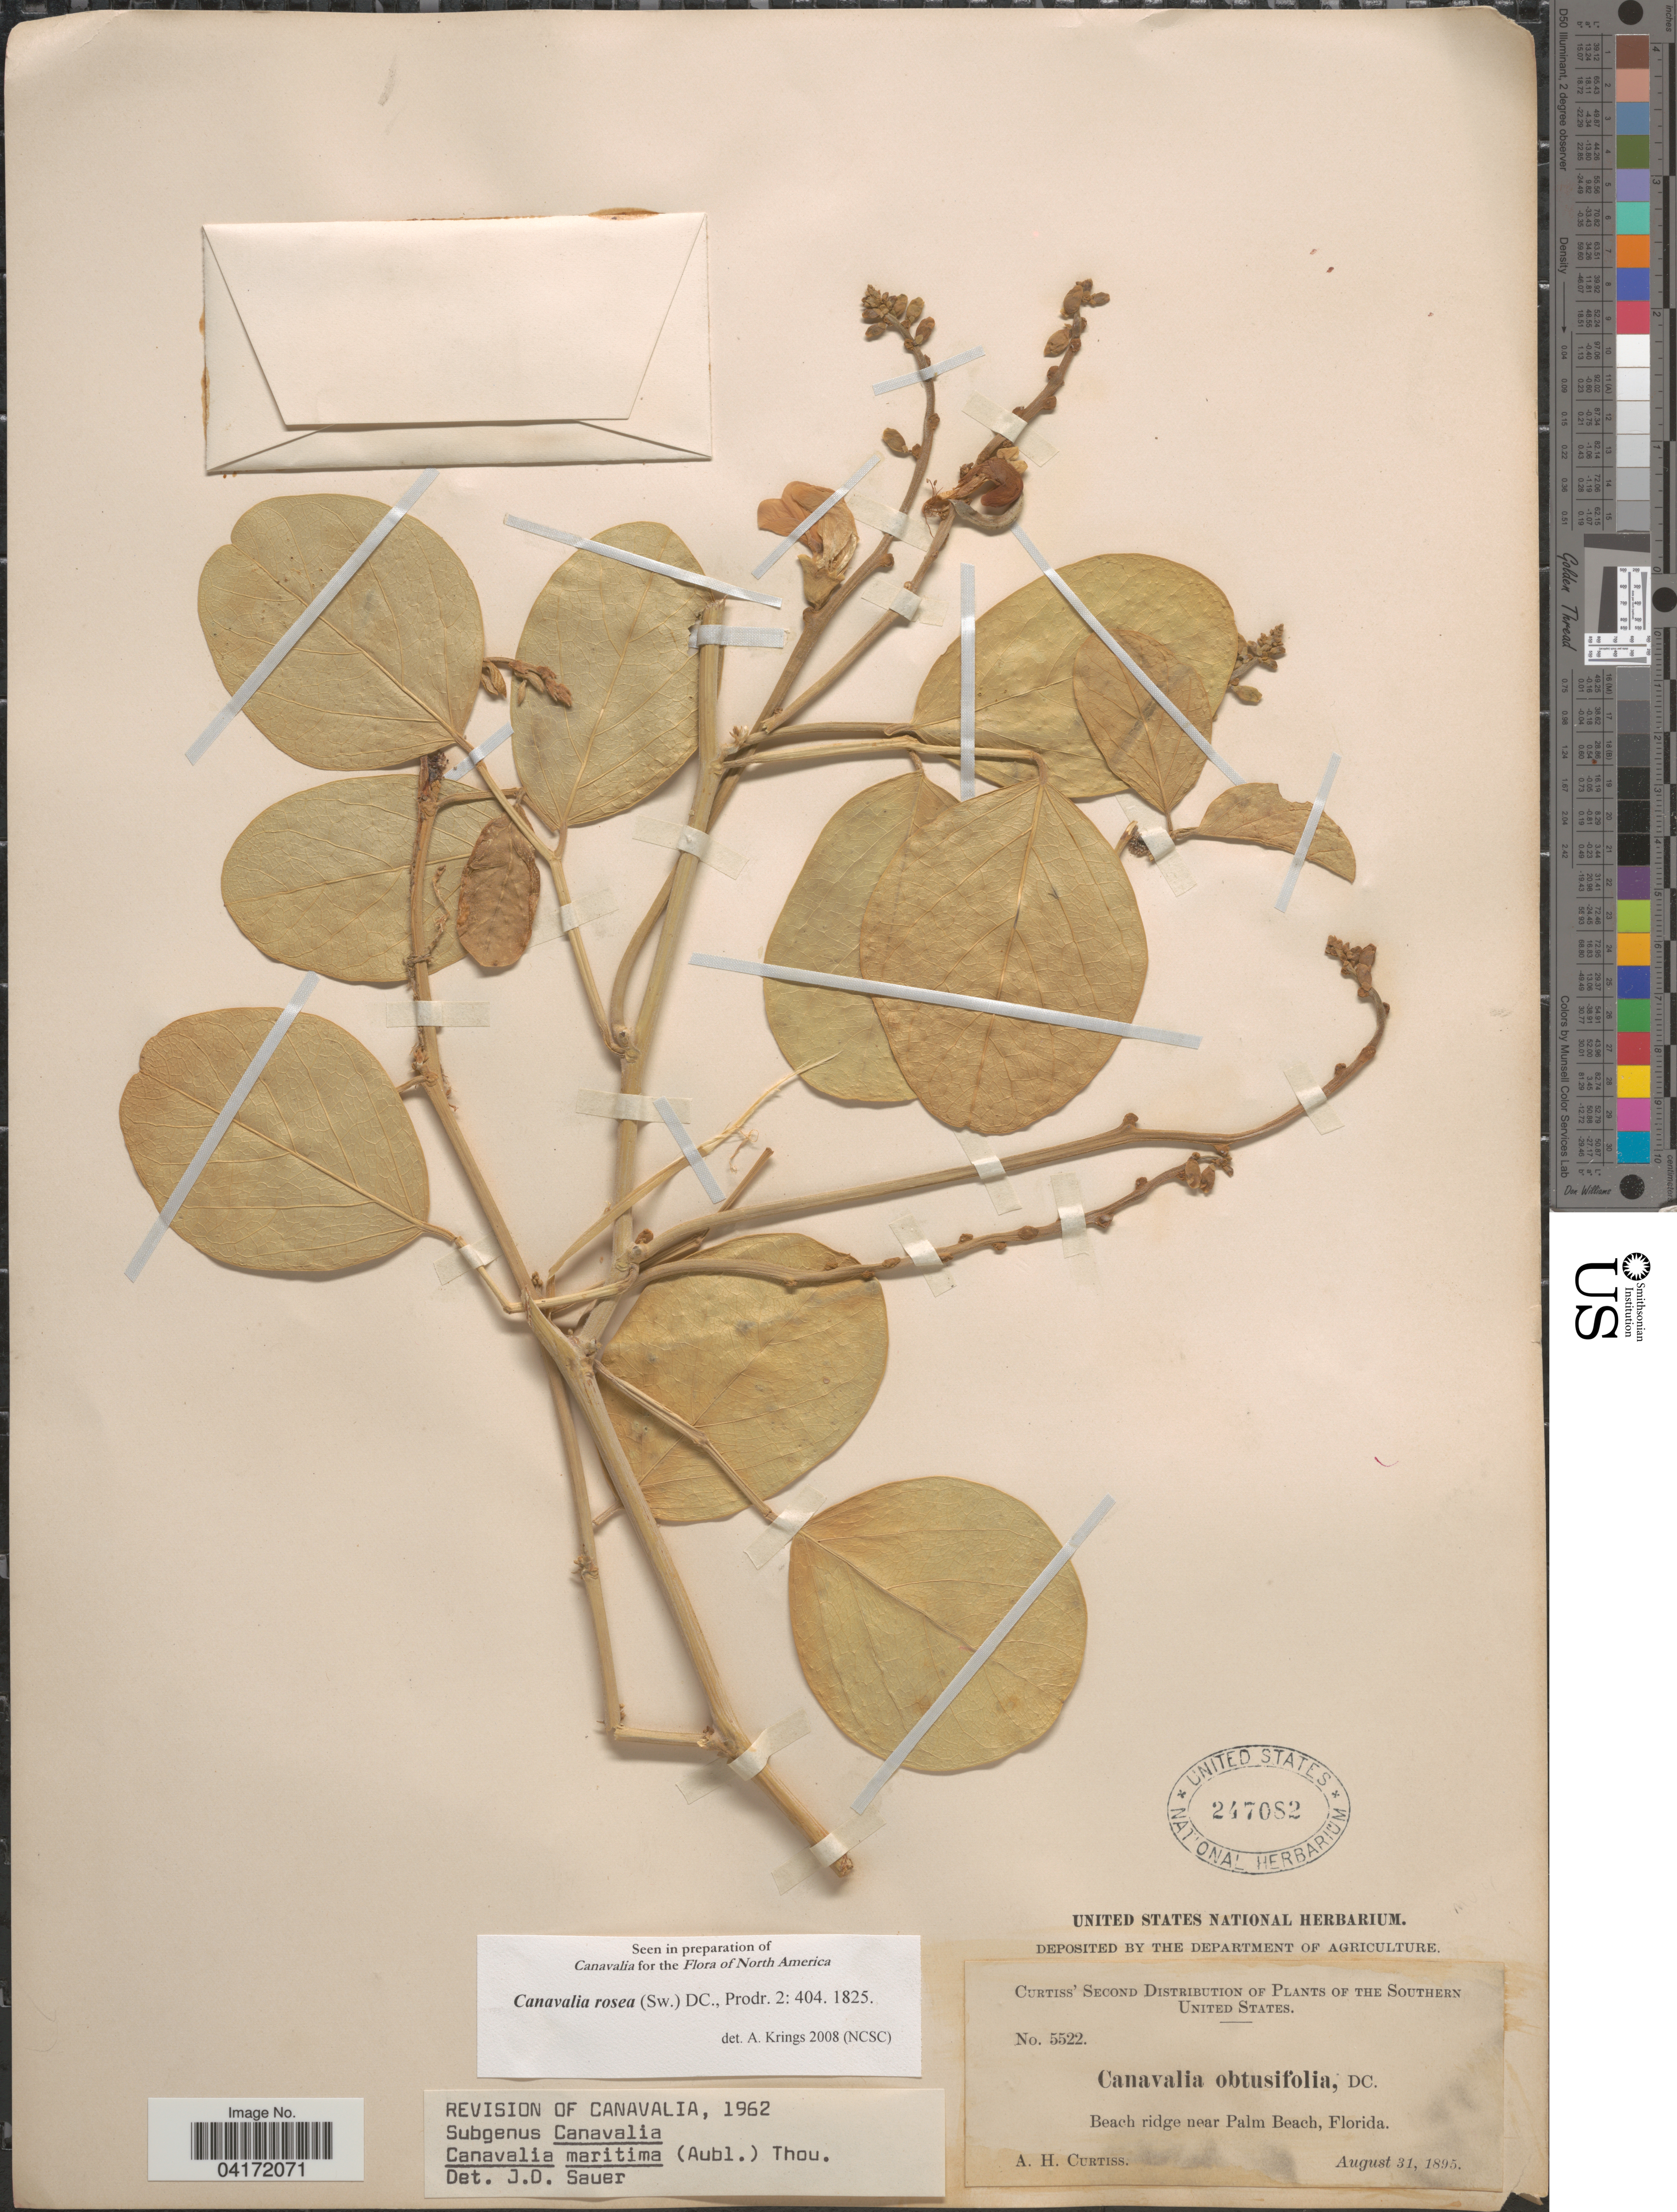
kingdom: Plantae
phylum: Tracheophyta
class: Magnoliopsida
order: Fabales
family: Fabaceae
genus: Canavalia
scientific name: Canavalia rosea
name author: (Sw.) DC.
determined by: Krings, A.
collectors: A. H. Curtiss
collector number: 5522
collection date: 1895-08-31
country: United States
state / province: Florida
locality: The Southern United States. Beach ridge near Palm Beach.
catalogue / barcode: US 247082